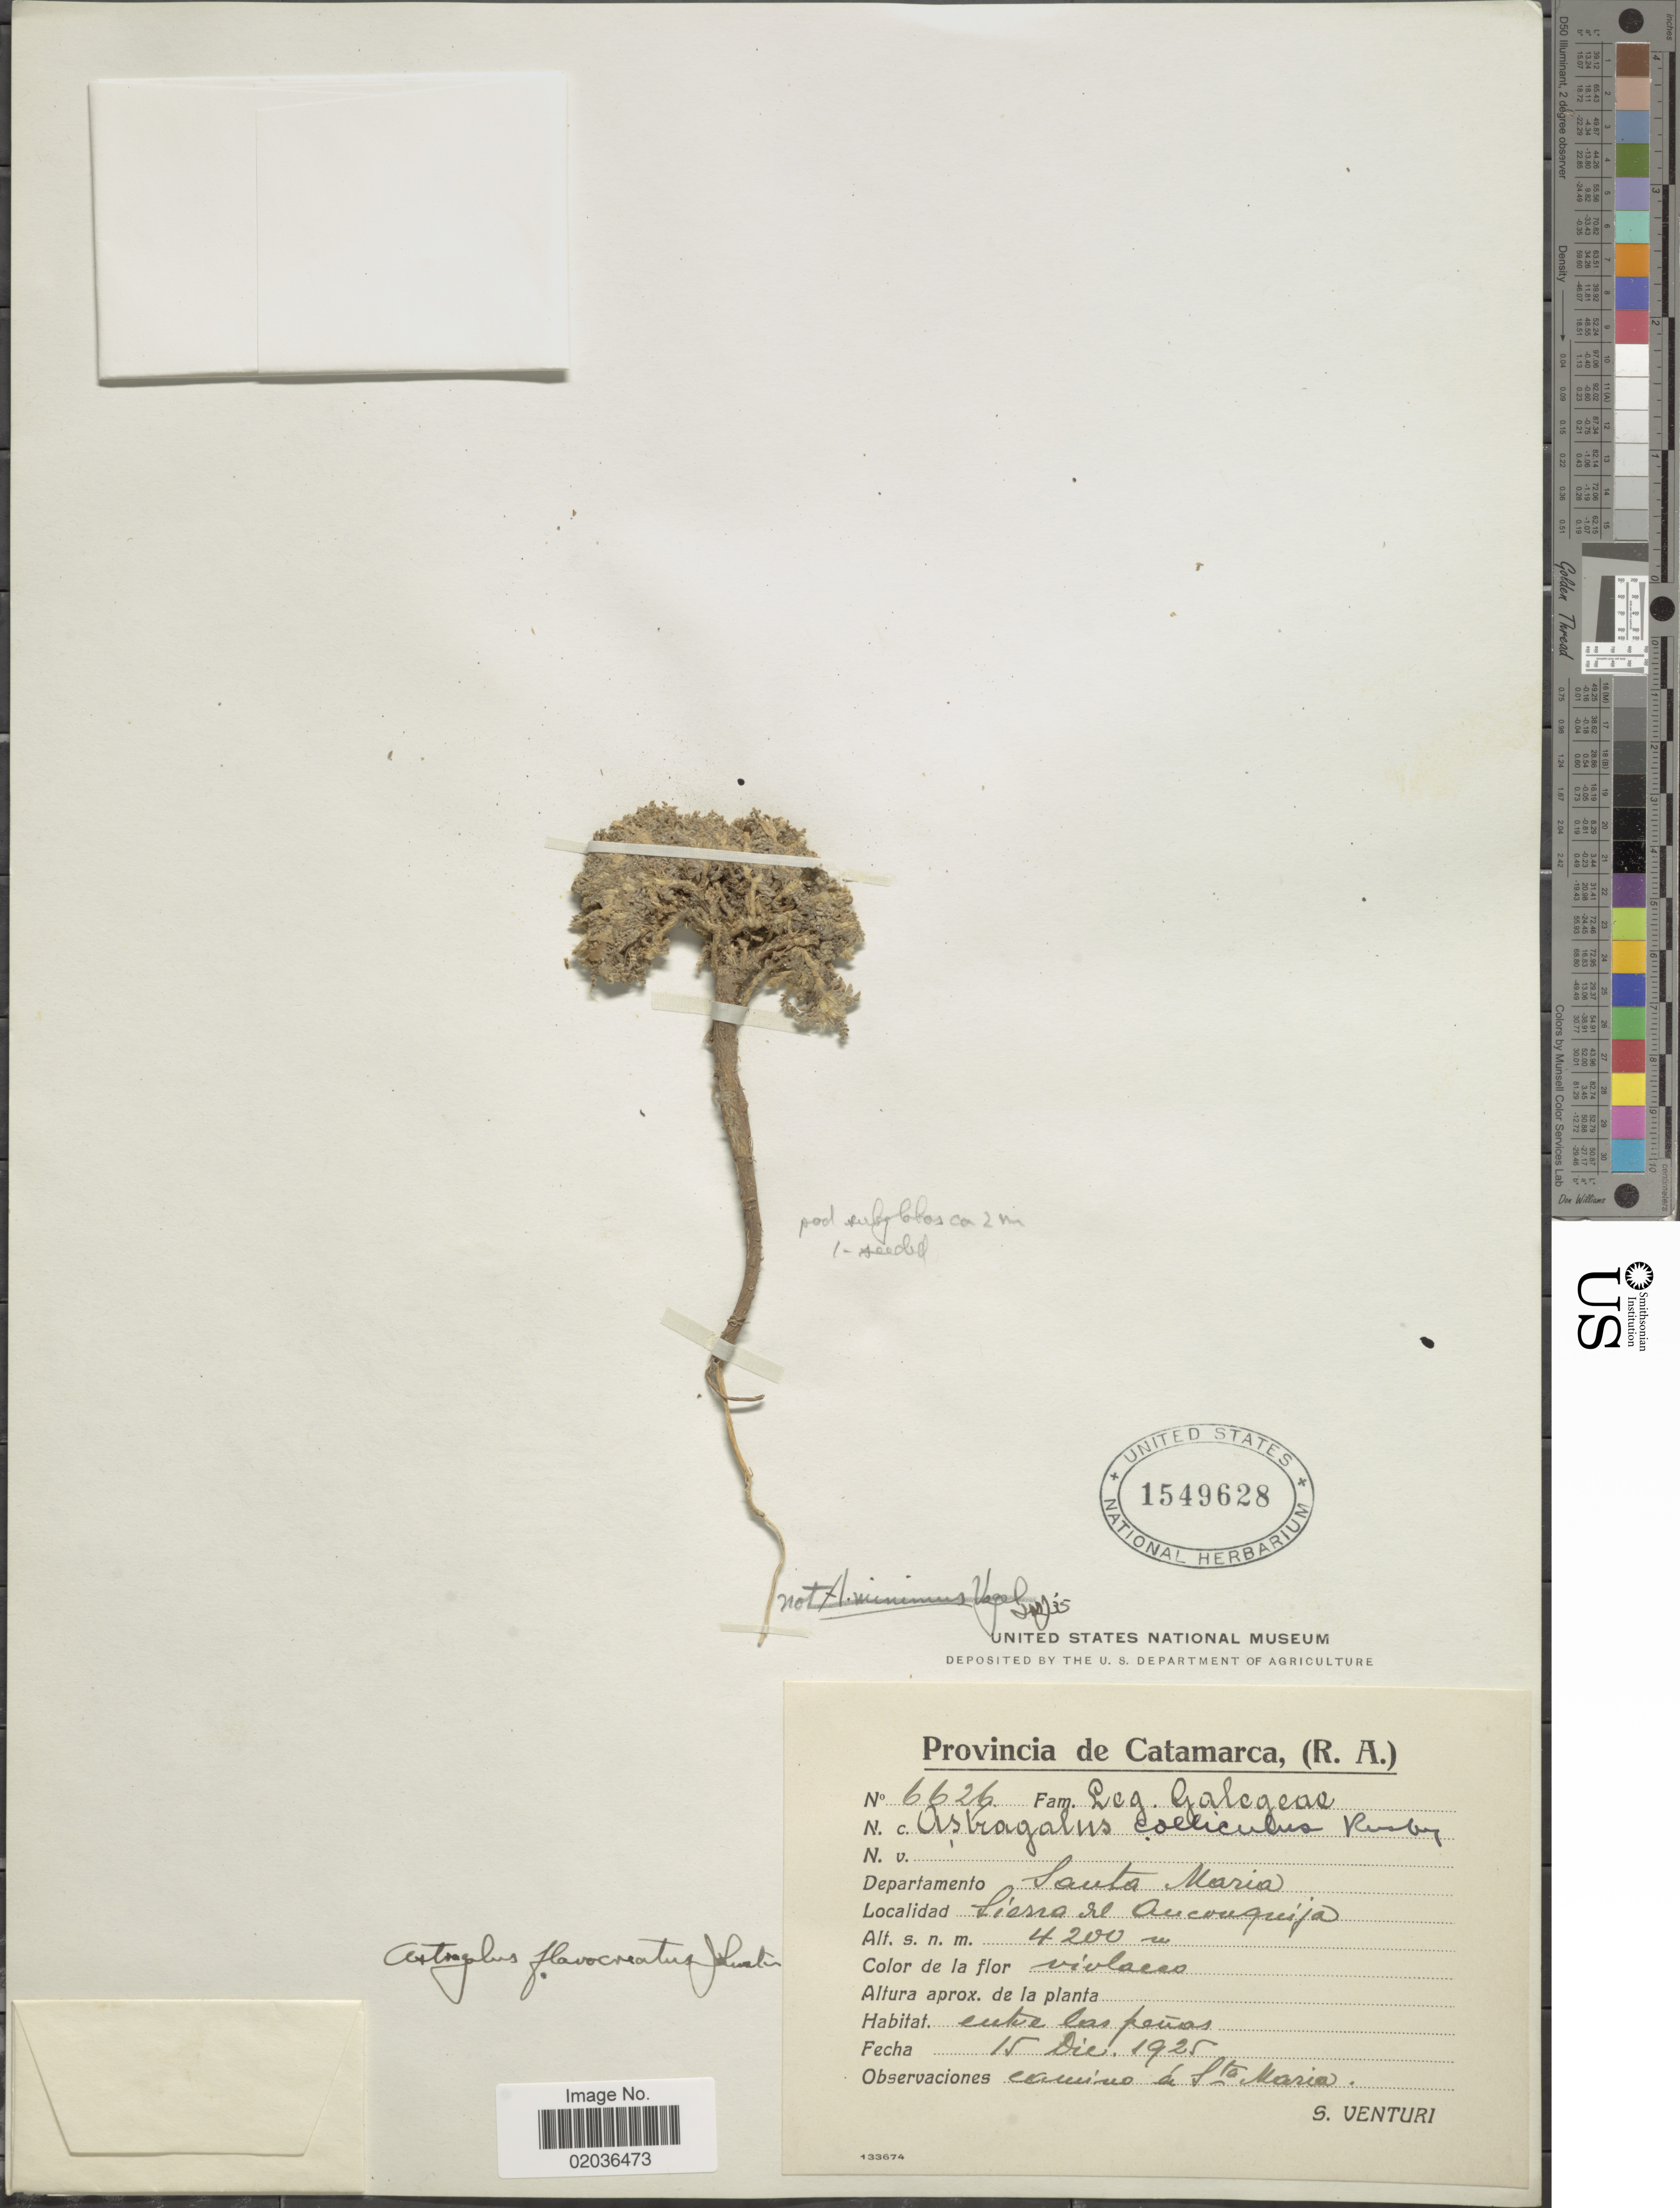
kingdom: Plantae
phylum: Tracheophyta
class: Magnoliopsida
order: Fabales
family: Fabaceae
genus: Astragalus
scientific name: Astragalus flavocreatus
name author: I.M. Johnst.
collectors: S. Venturi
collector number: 6626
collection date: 1925-12-15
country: Argentina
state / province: Catamarca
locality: Provincia de Catamarca, (R. A.). Departamento Santa Maria, Sierra de Anconquija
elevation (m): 4200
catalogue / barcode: US 1549628